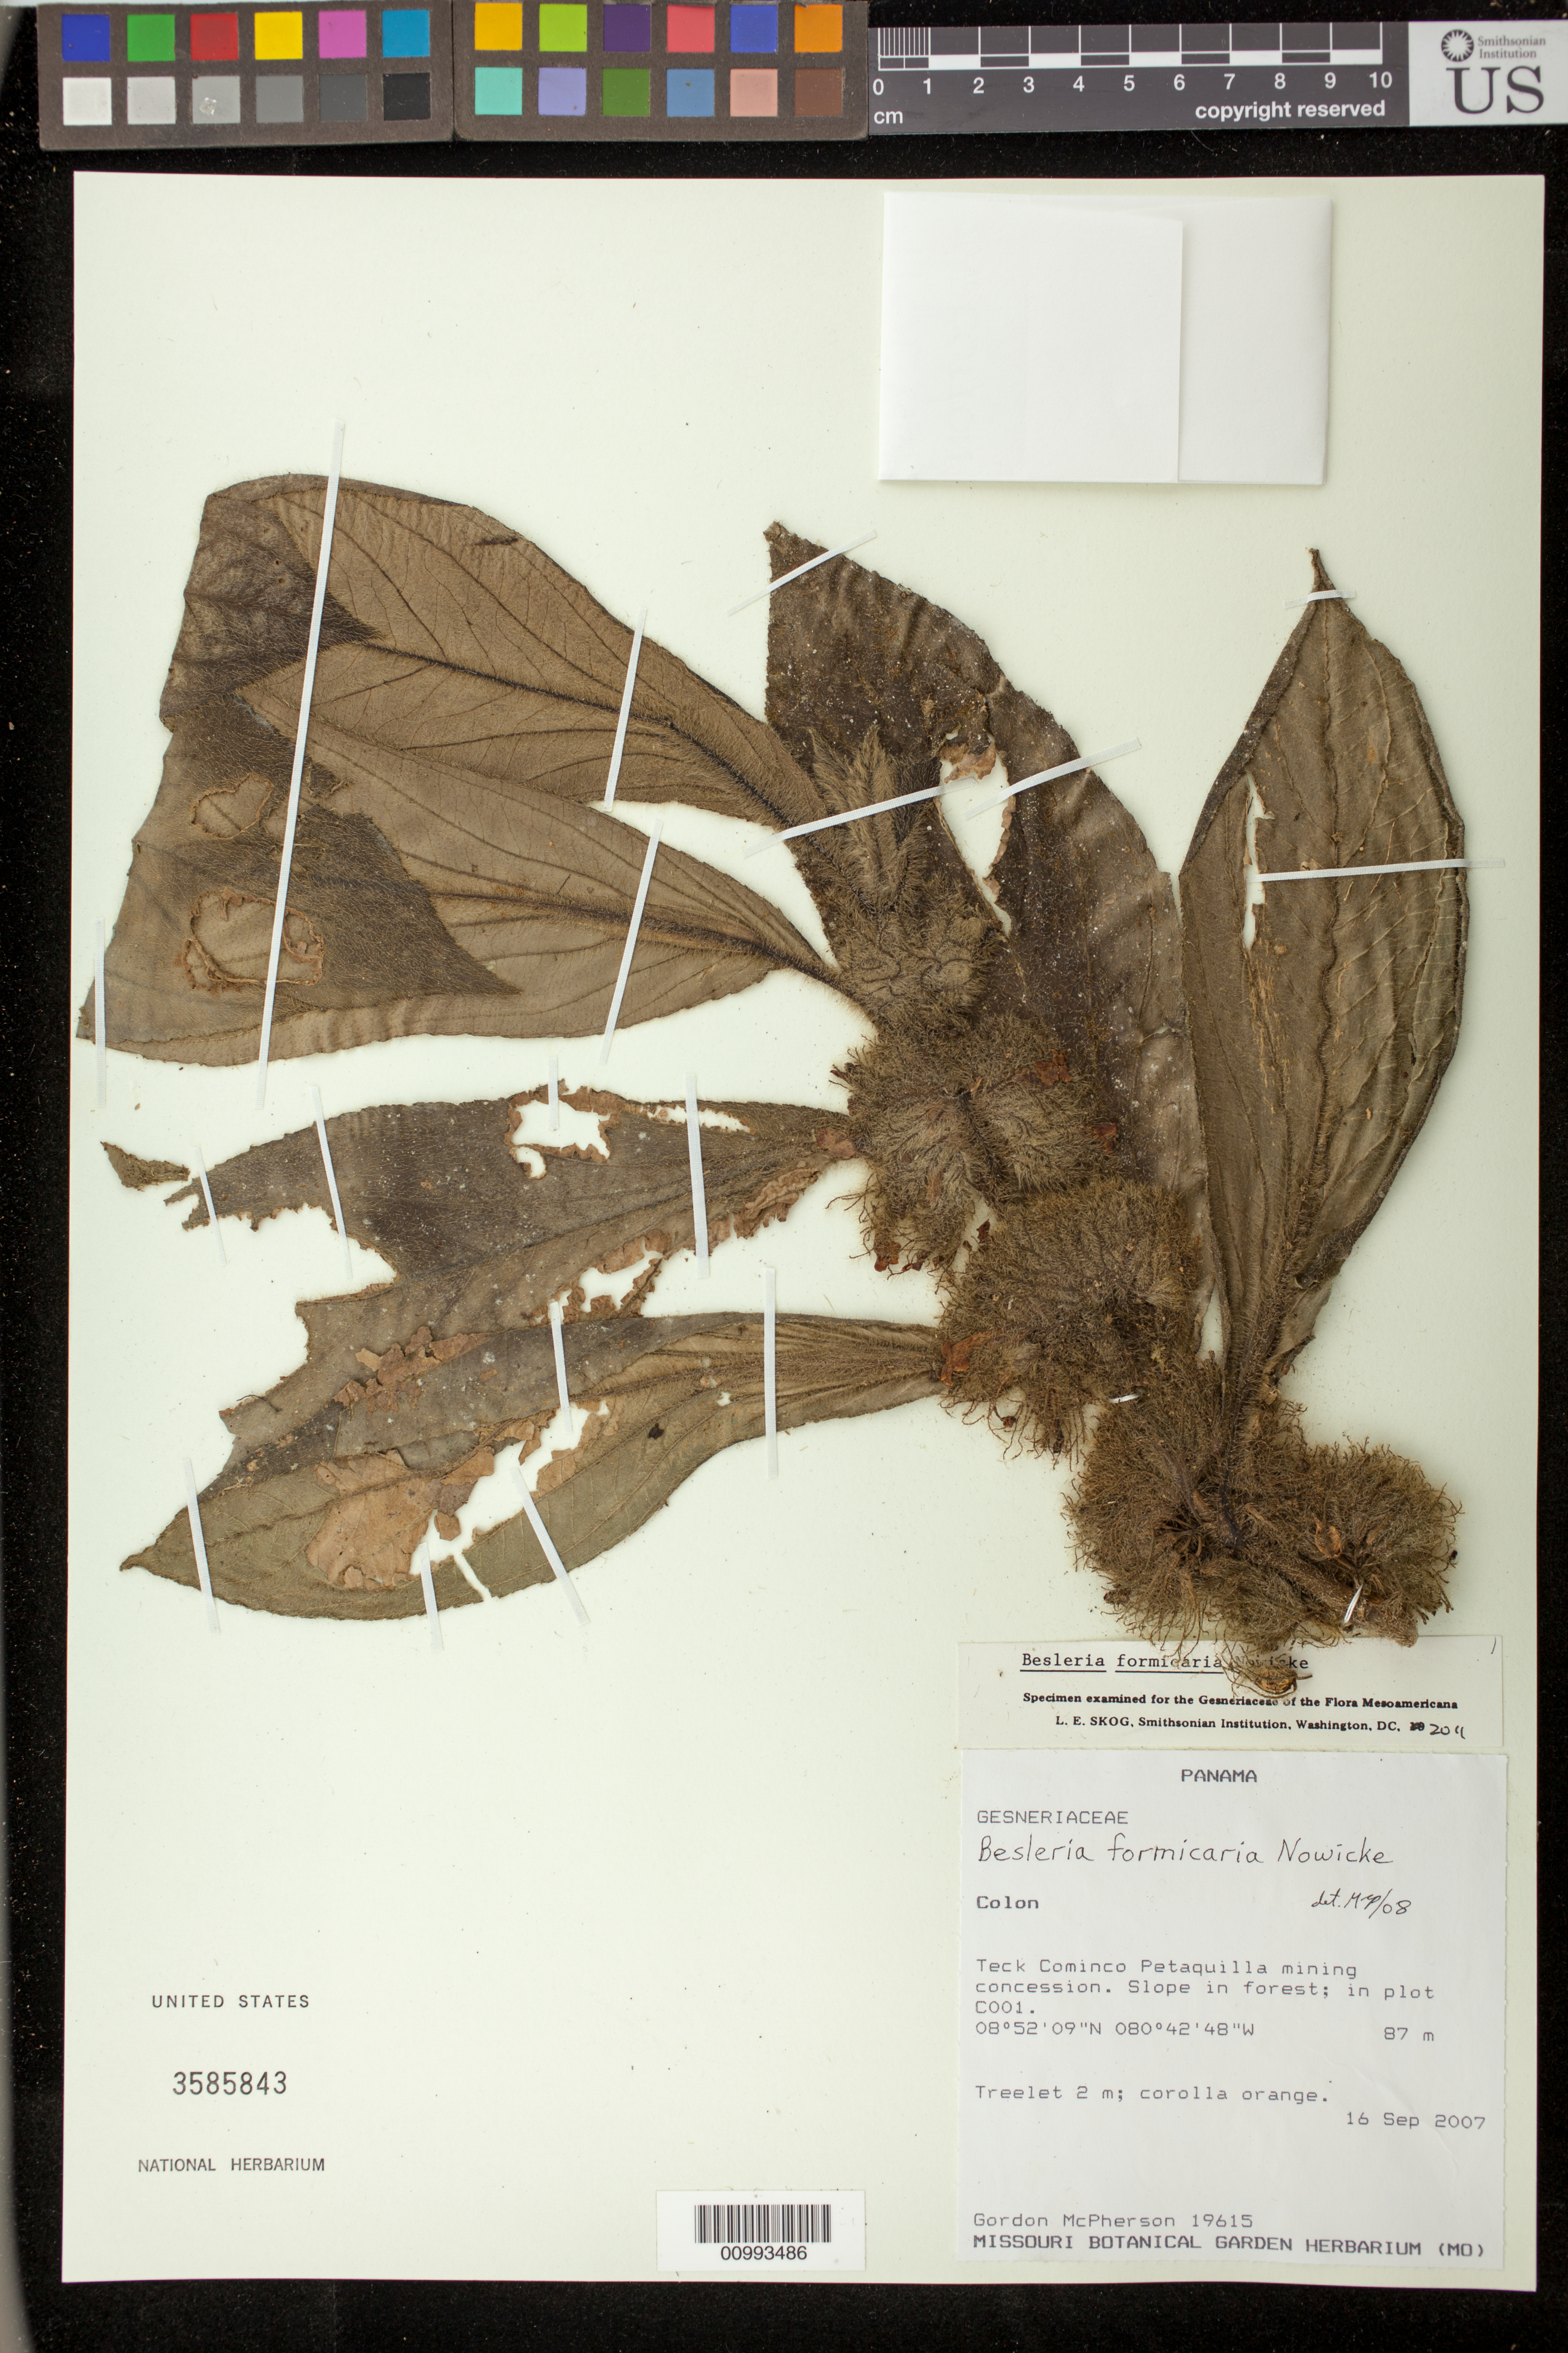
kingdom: Plantae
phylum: Tracheophyta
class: Magnoliopsida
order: Lamiales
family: Gesneriaceae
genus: Besleria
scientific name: Besleria formicaria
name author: Nowicke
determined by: Skog, Laurence E.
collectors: G. D. McPherson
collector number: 19615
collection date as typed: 16 Sep 2007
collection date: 2007-09-16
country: Panama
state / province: Colón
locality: Teck Cominco Petaquilla mining concession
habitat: Slope in forest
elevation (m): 87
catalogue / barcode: US 3585843